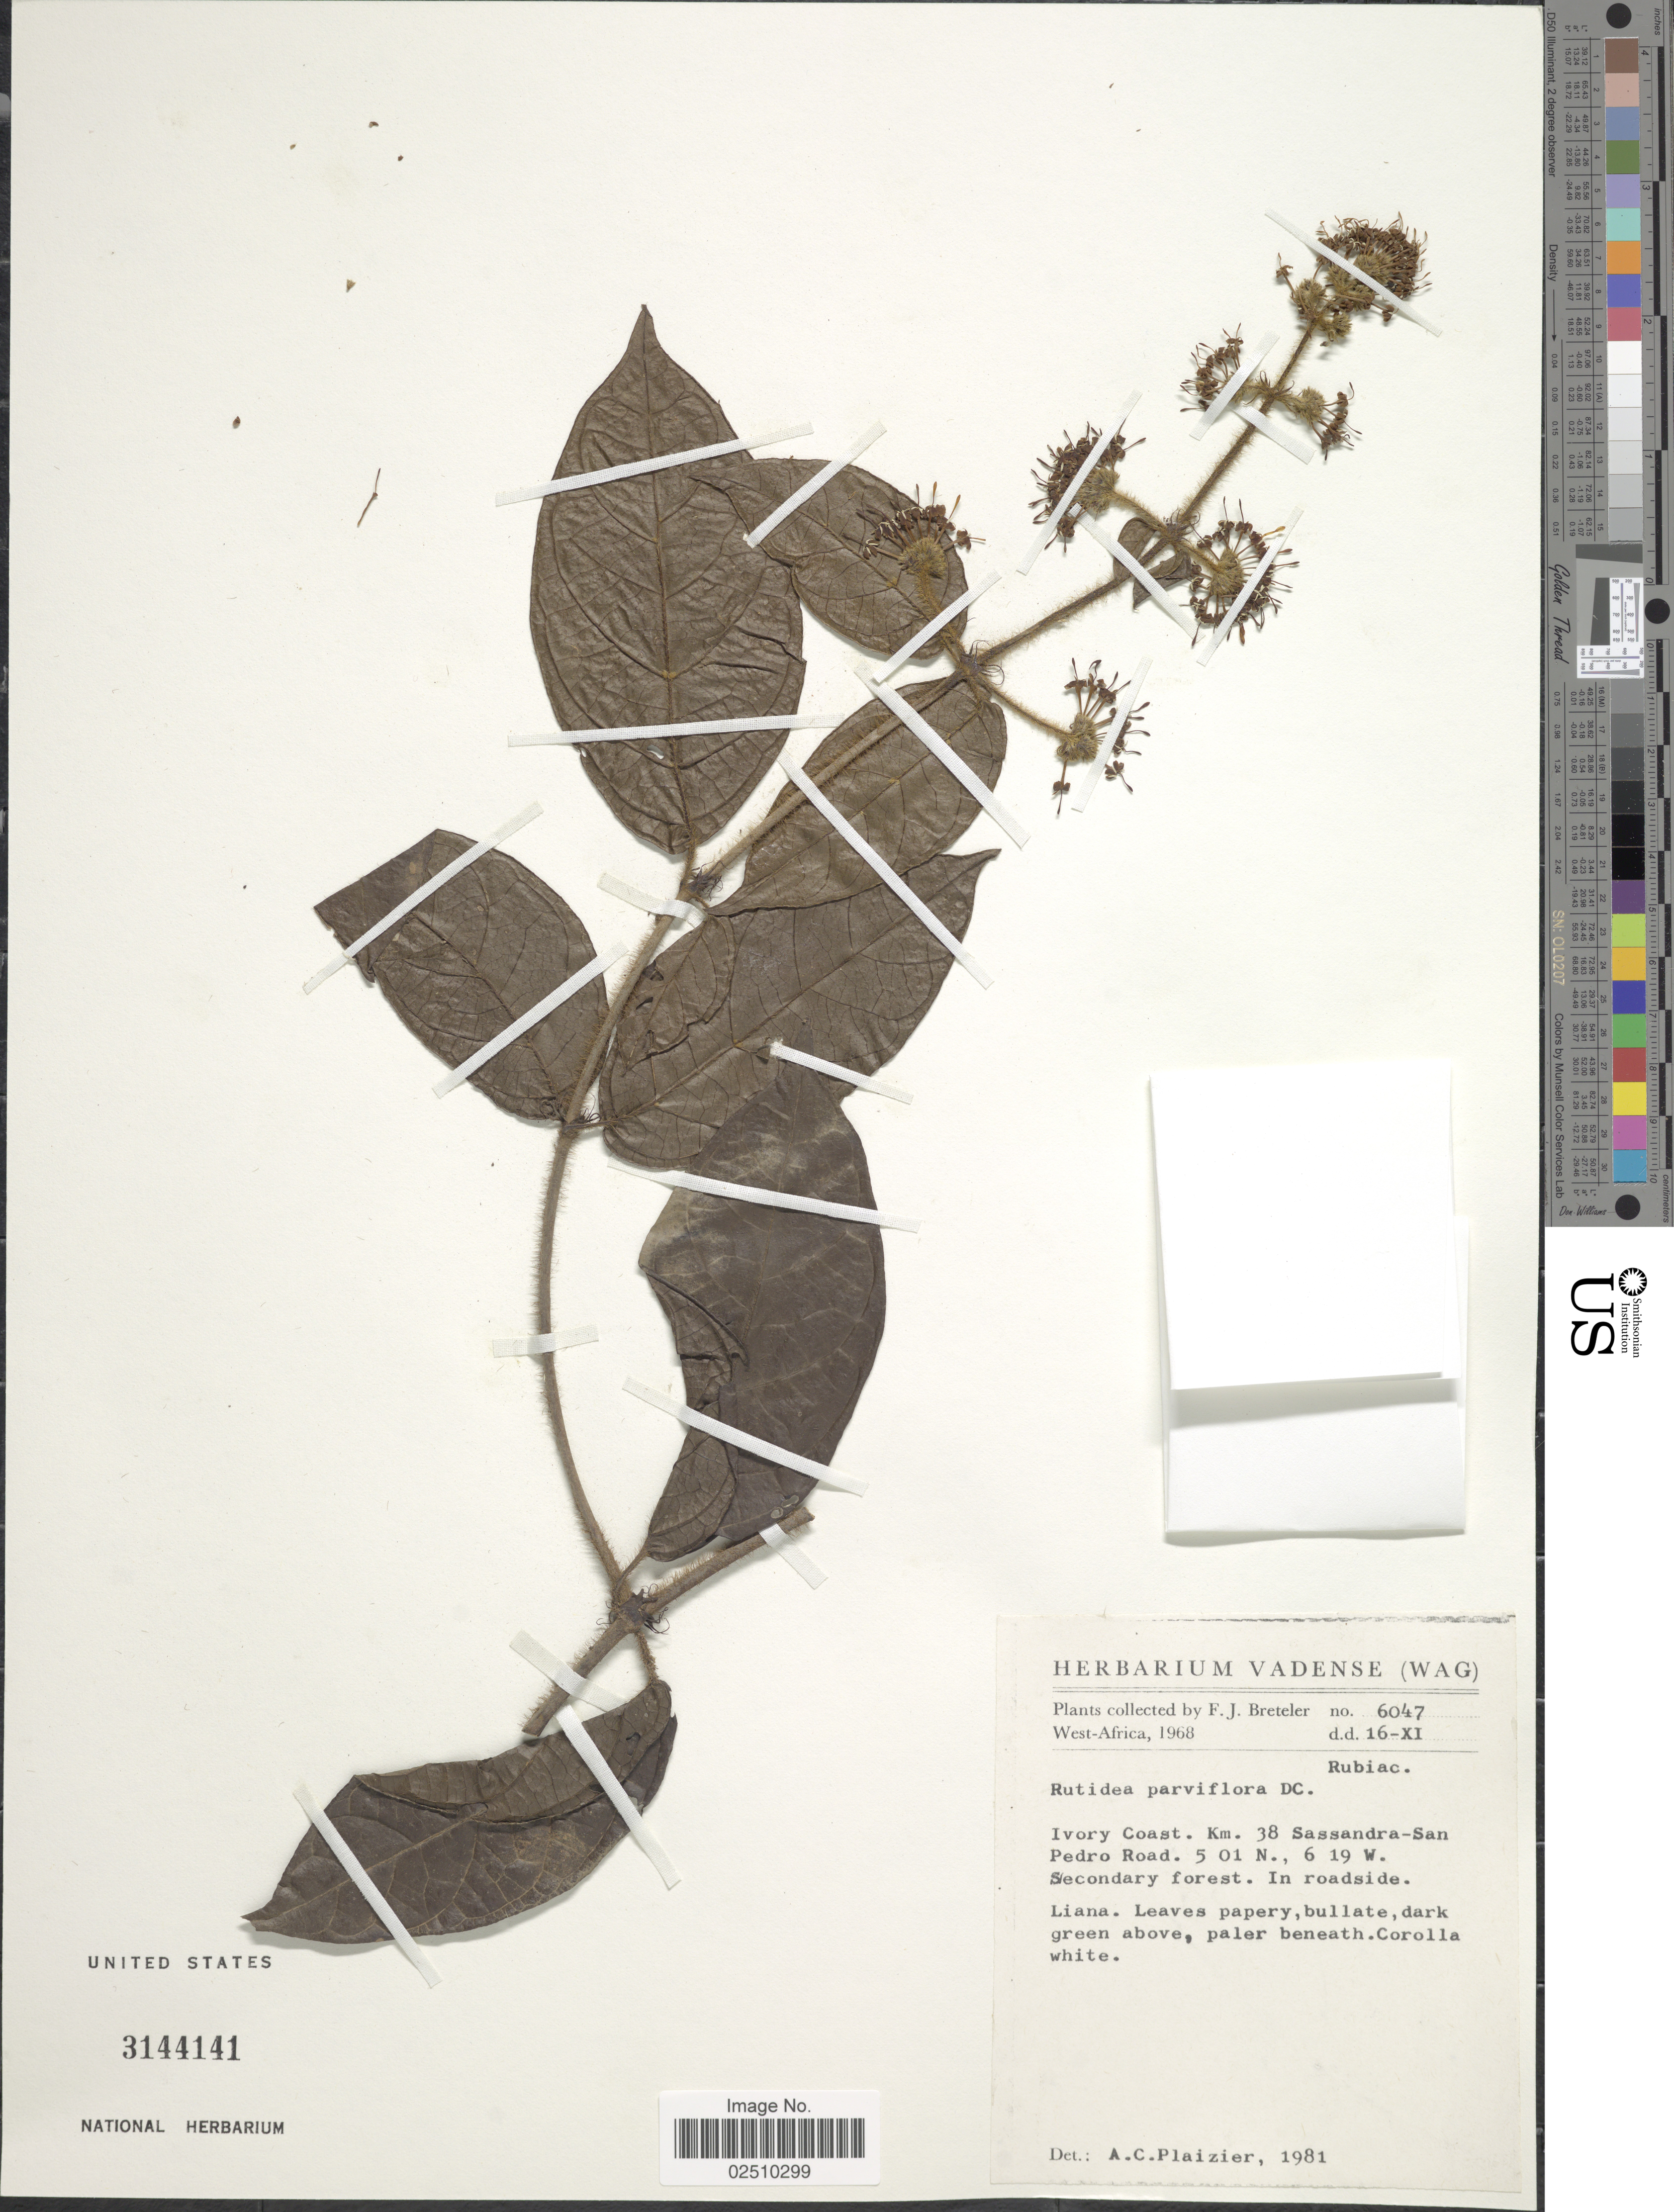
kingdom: Plantae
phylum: Tracheophyta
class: Magnoliopsida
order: Gentianales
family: Rubiaceae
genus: Rutidea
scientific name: Rutidea parviflora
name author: DC.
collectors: F. J. Breteler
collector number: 6047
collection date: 1968-11-16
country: Ivory Coast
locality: Km. 38 Sassandra-San Pedro Road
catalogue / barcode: US 3144141